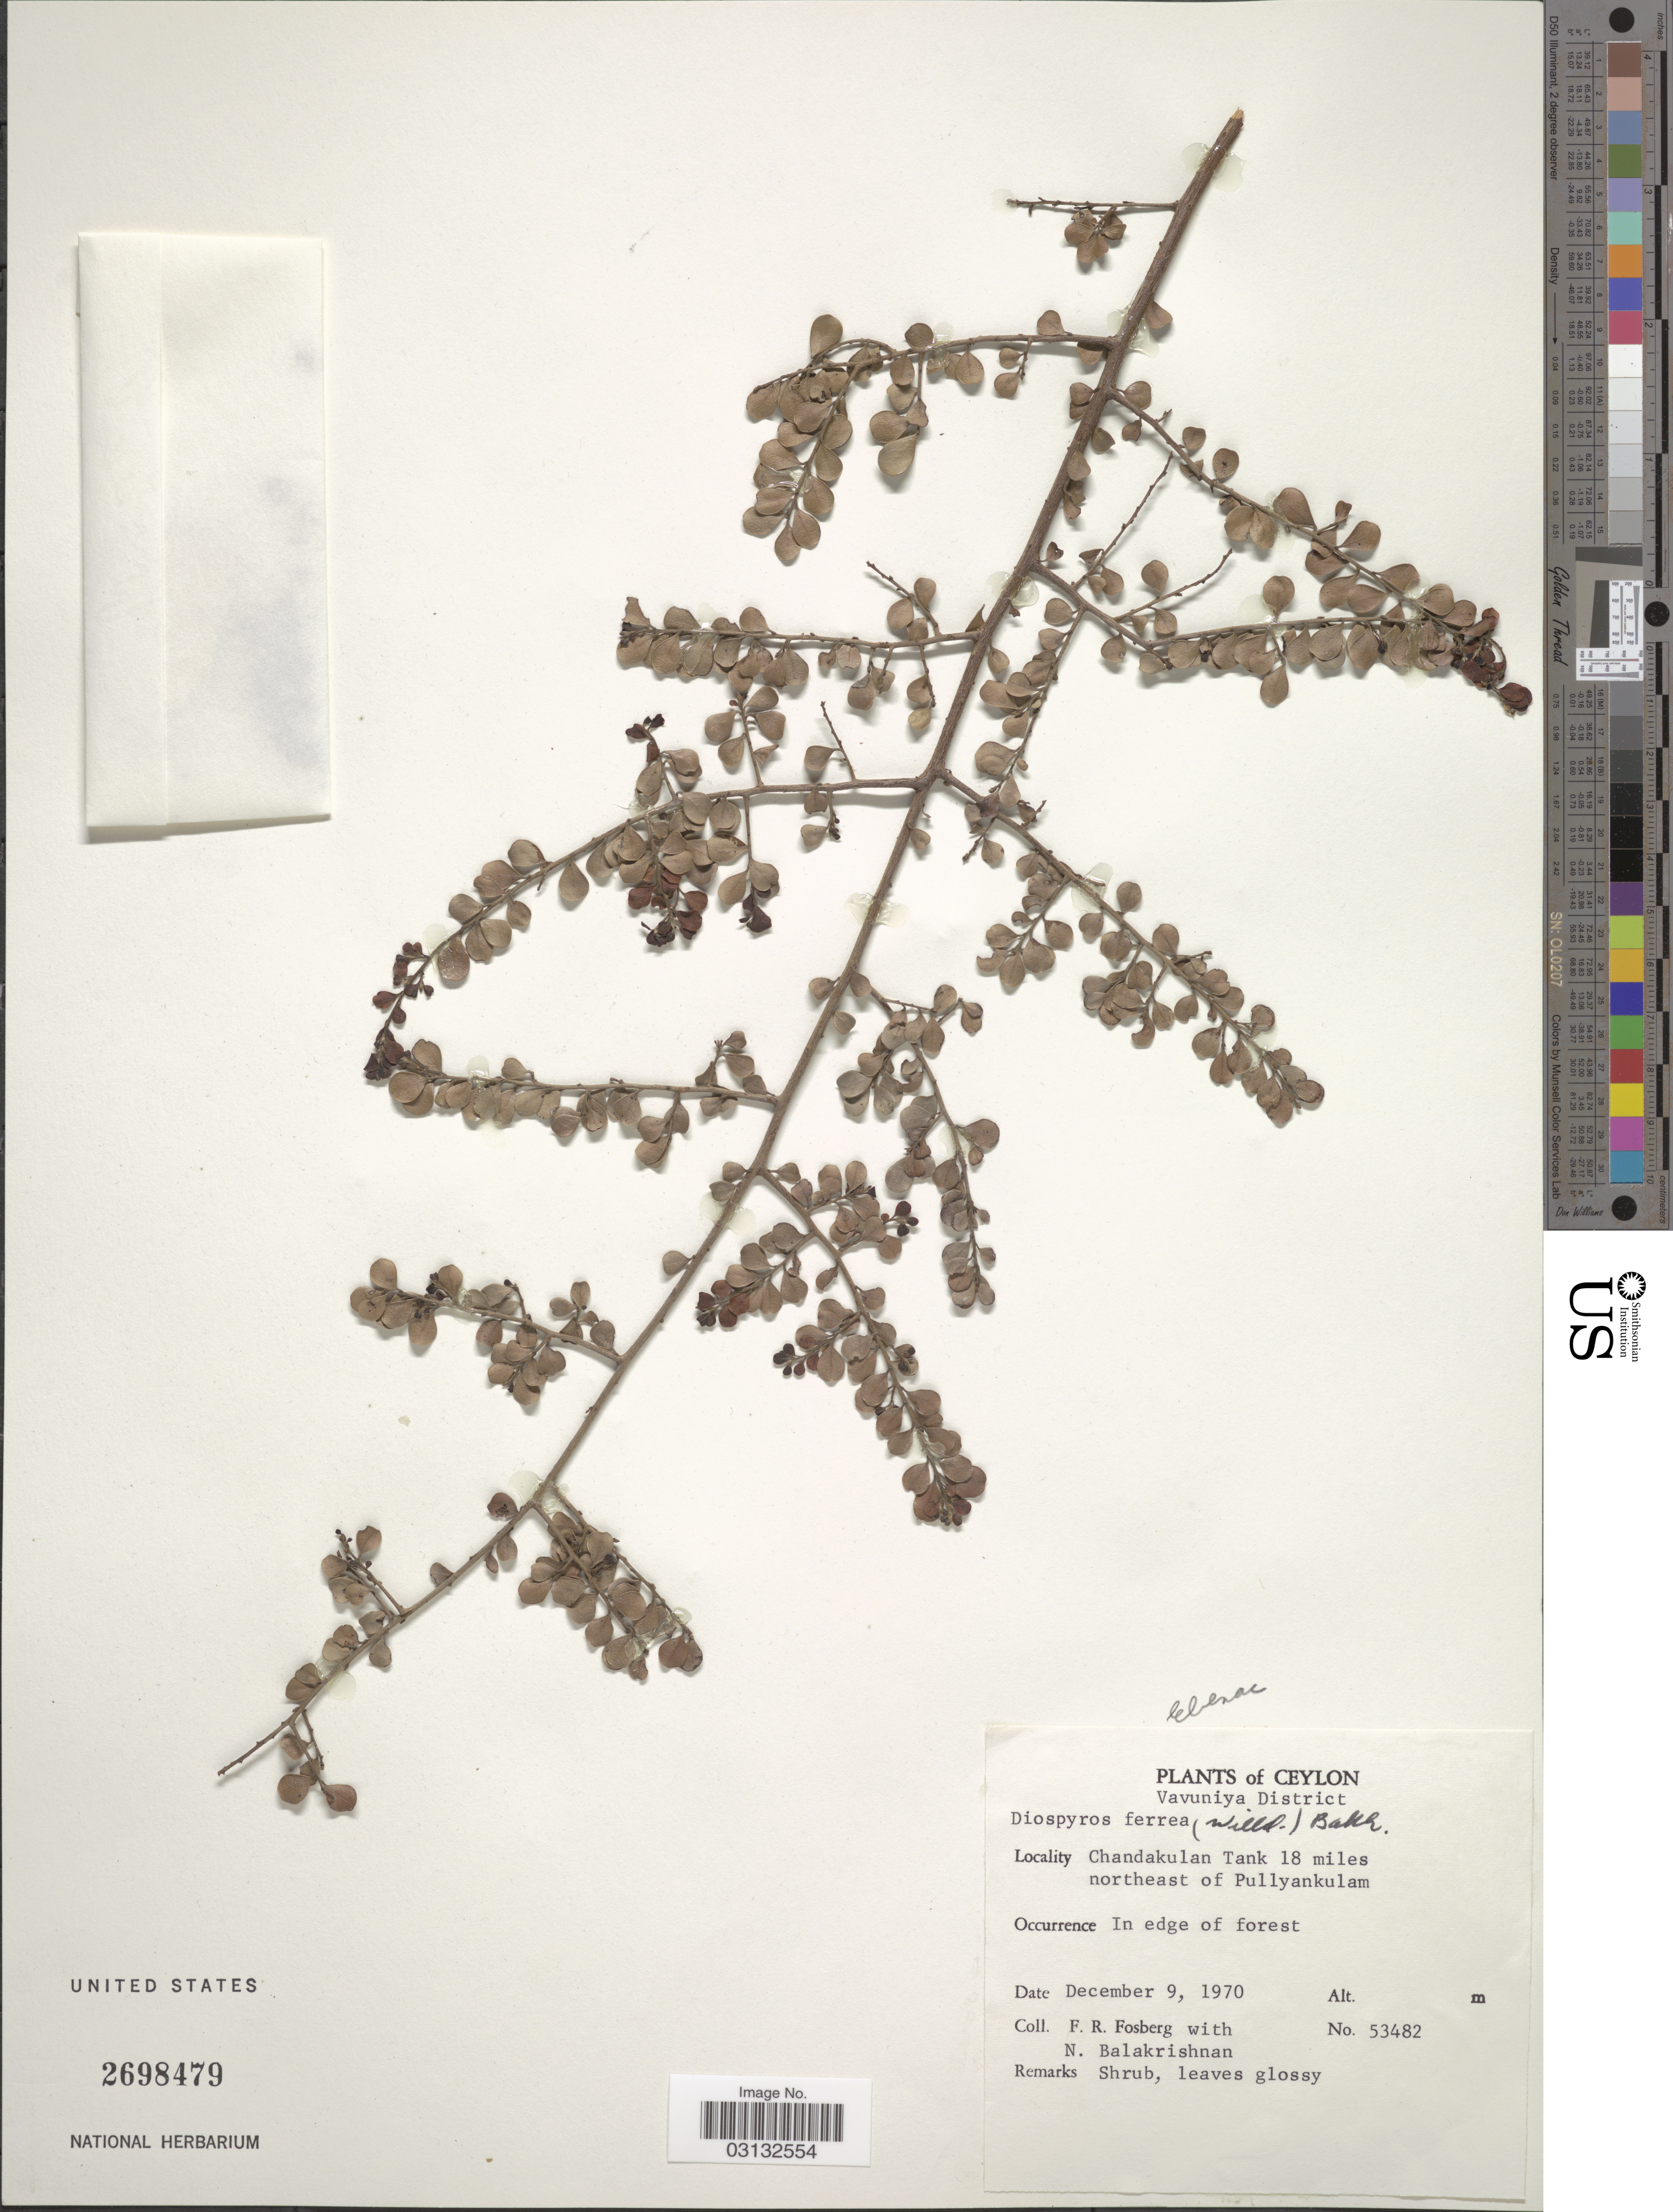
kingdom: Plantae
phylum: Tracheophyta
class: Magnoliopsida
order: Ericales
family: Ebenaceae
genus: Diospyros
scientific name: Diospyros sp.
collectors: F. R. Fosberg & N. Balakrishnan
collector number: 53482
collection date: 1970-12-09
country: Sri Lanka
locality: Ceylon. Vavuniya District. Chandakulan Tank 18 miles northeast of Pullyankulam.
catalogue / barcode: US 2698479